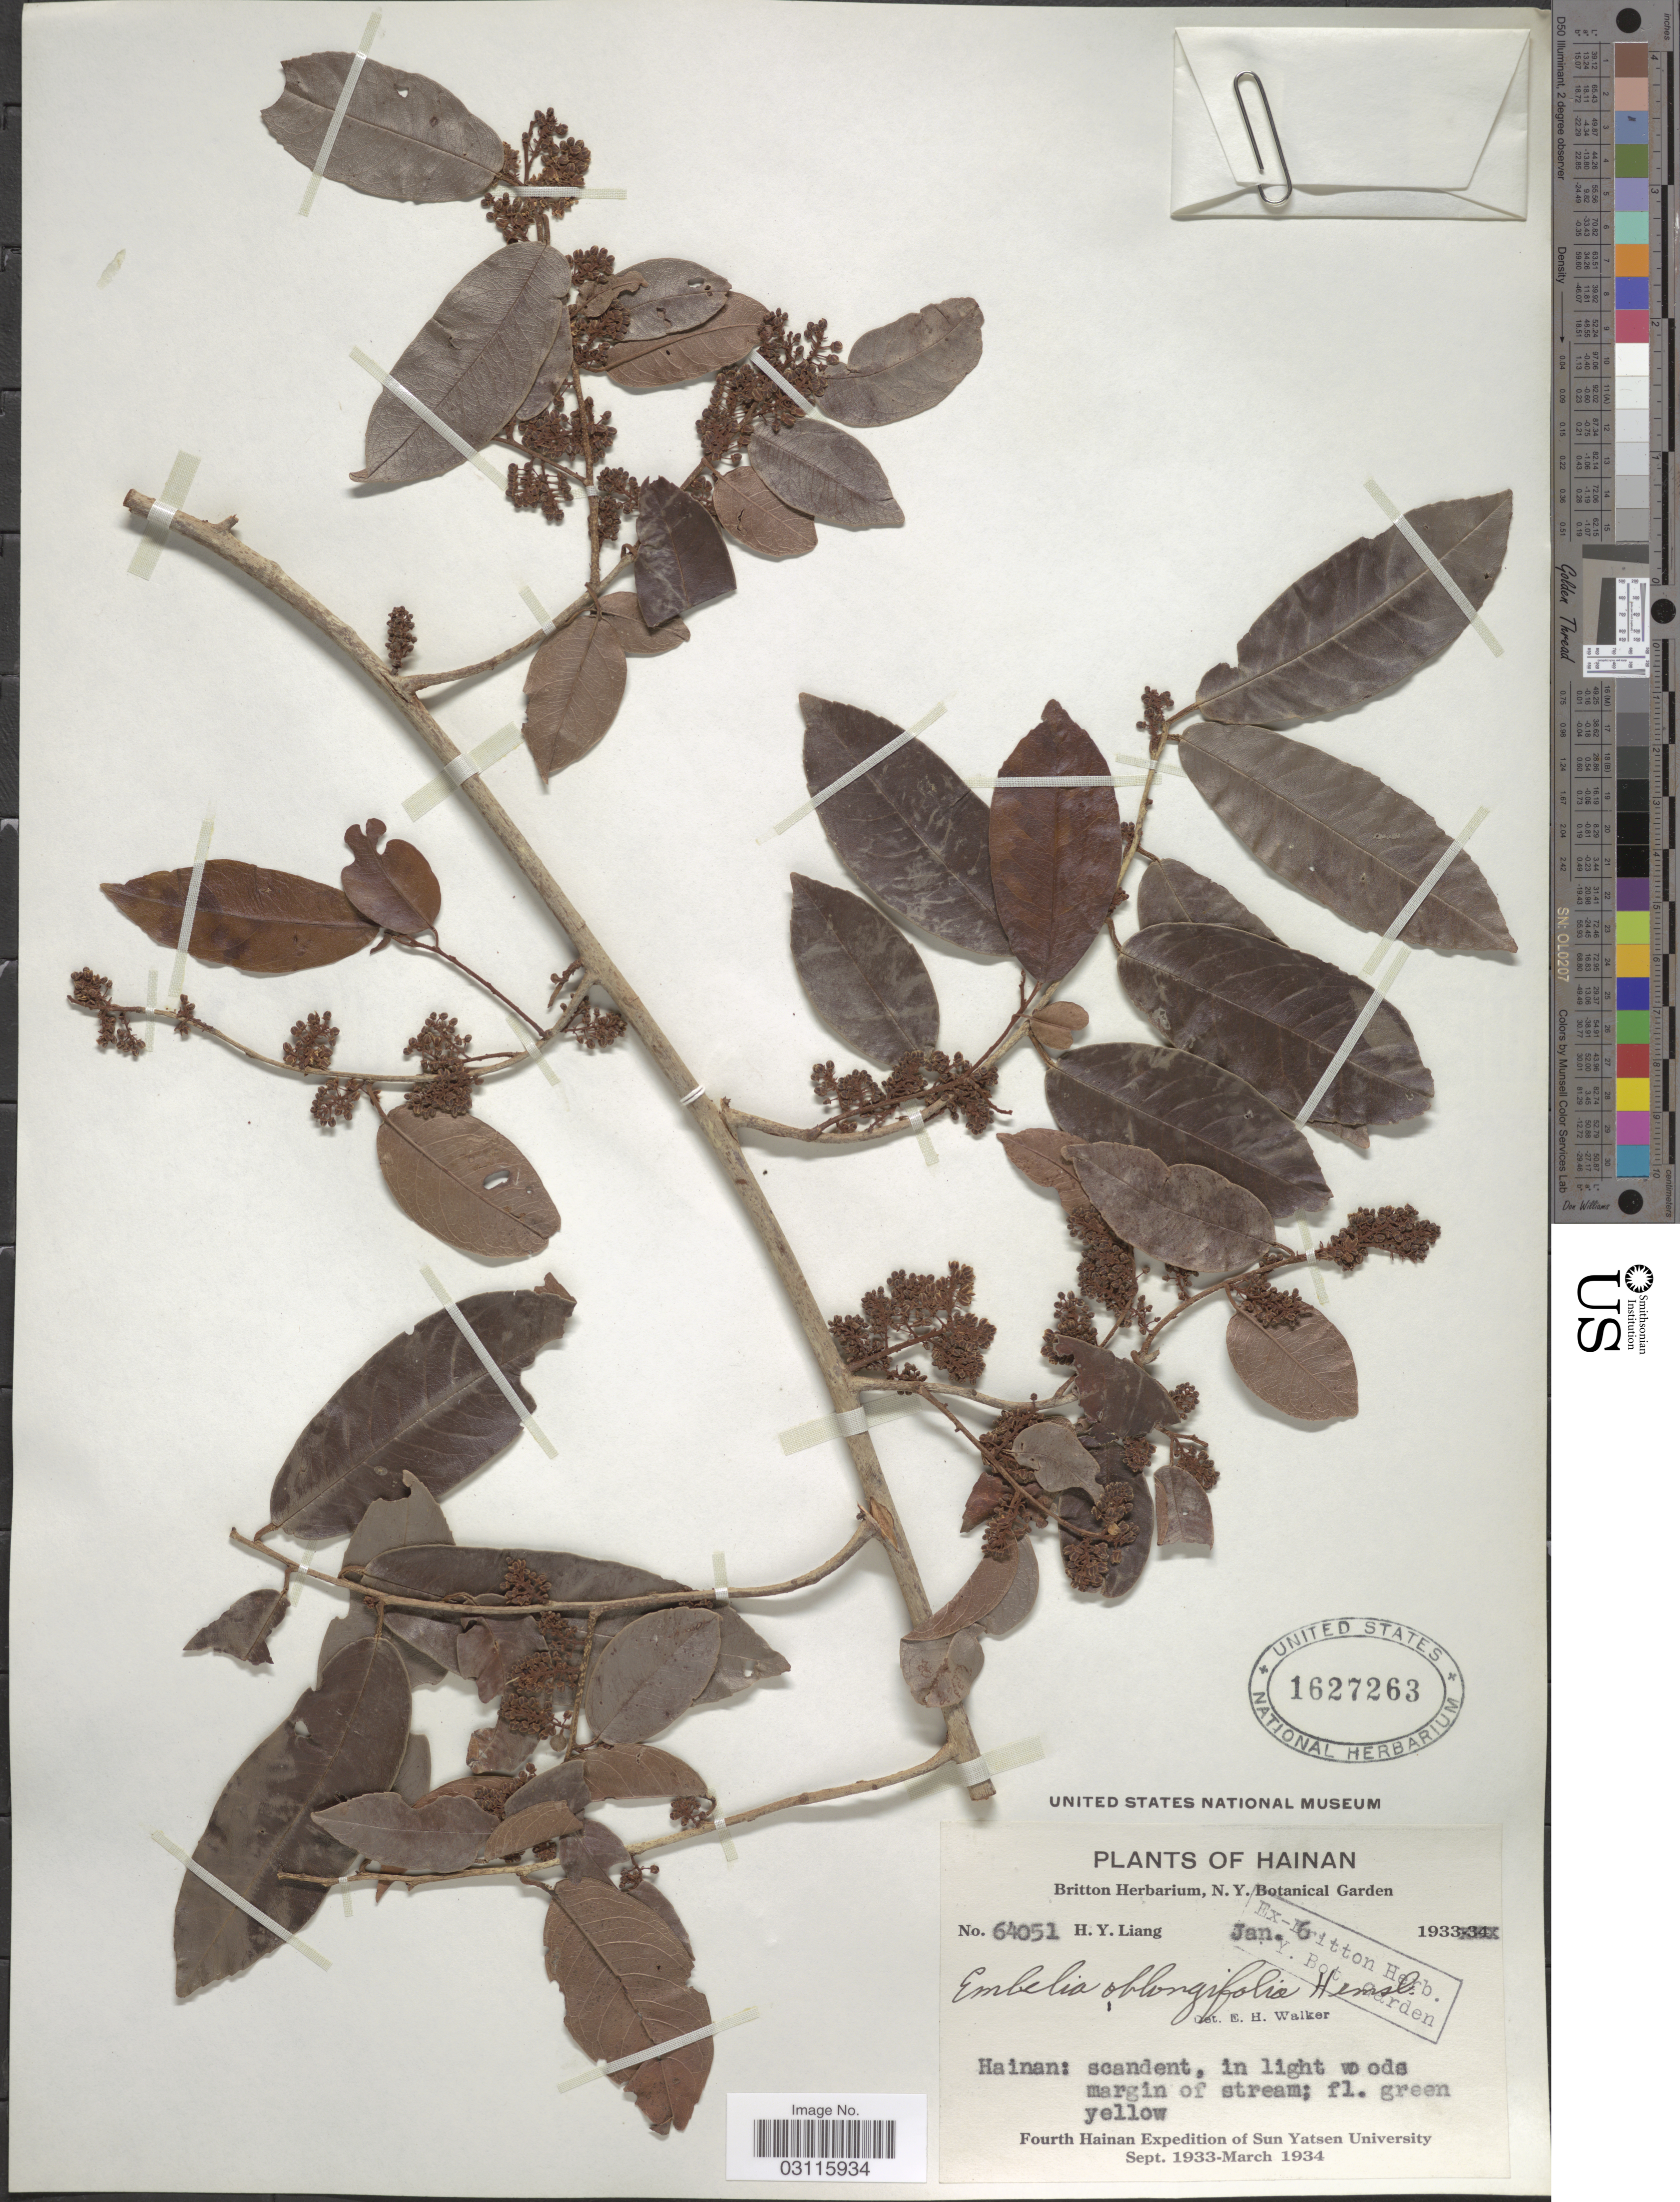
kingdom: Plantae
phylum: Tracheophyta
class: Magnoliopsida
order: Ericales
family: Primulaceae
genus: Embelia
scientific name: Embelia oblongifolia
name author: Hemsl.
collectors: H. Y. Liang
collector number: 64051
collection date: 1933-01-06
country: China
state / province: Hainan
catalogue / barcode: US 1627263